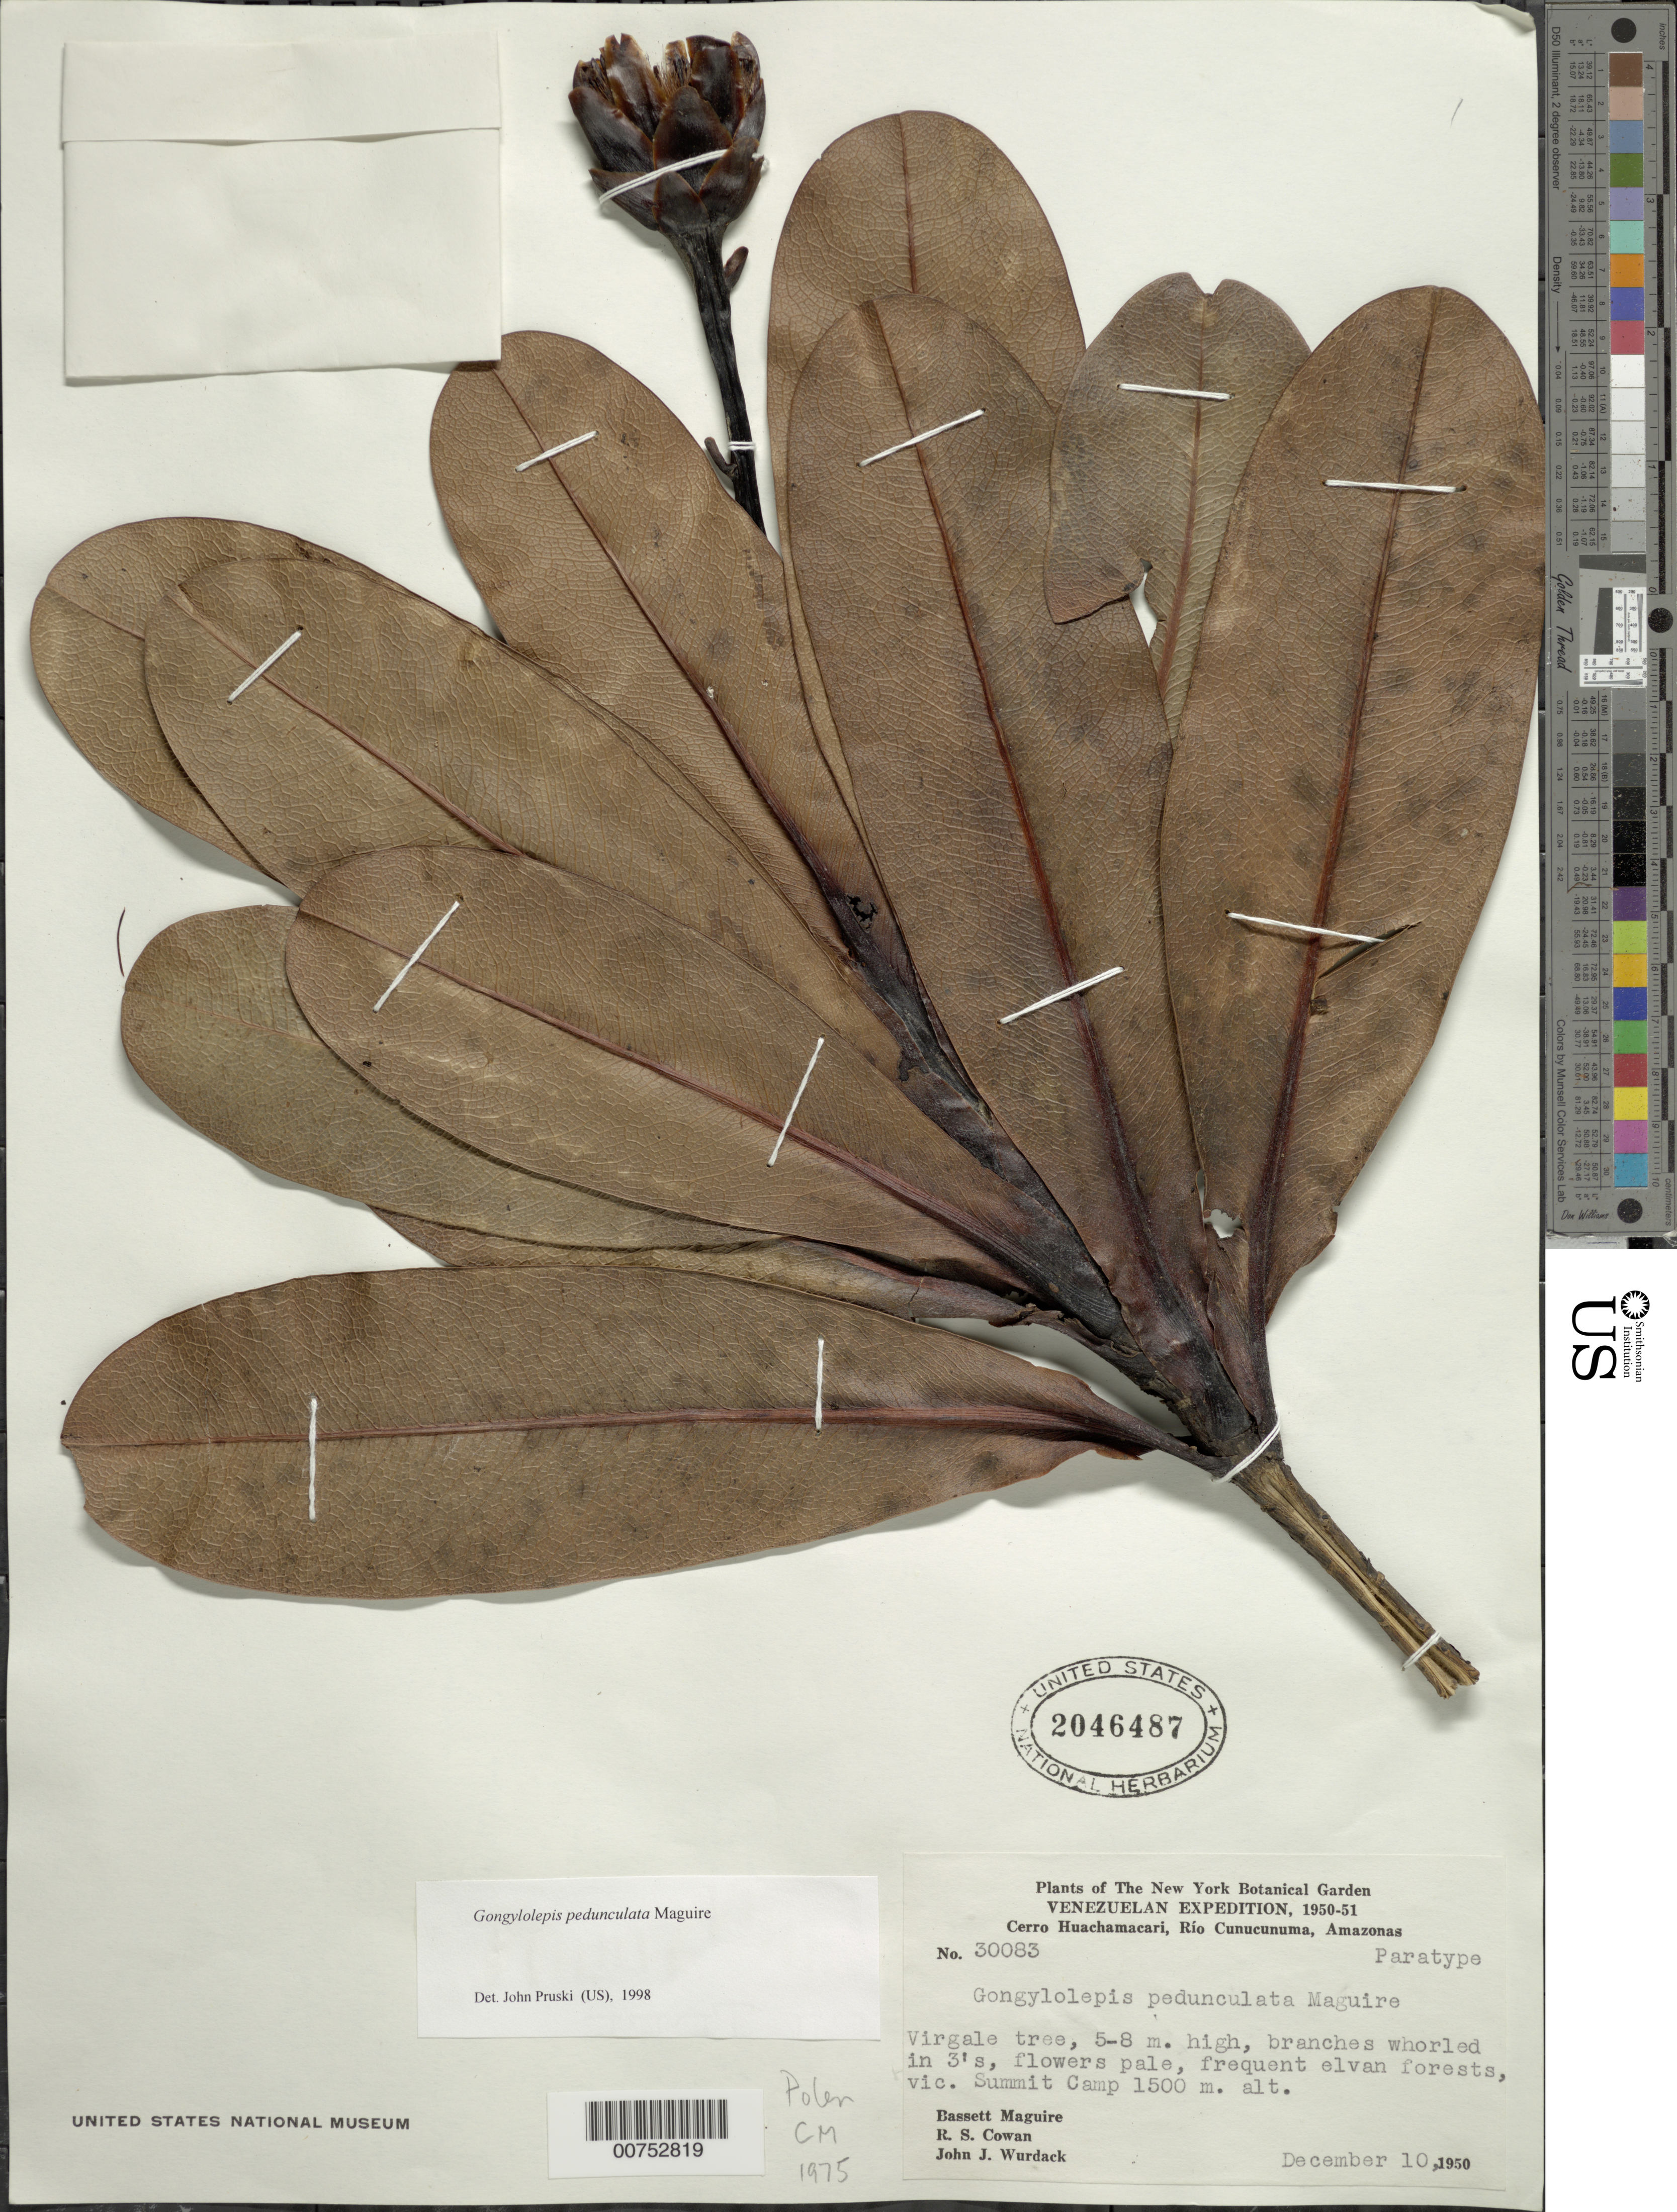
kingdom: Plantae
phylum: Tracheophyta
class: Magnoliopsida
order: Asterales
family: Asteraceae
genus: Gongylolepis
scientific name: Gongylolepis pedunculata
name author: Maguire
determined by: Pruski, J. F.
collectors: B. Maguire, R. S. Cowan & J. J. Wurdack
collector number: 30083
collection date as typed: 10-Dec-50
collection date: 1950-12-10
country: Venezuela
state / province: Amazonas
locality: Cerro Huachamacari, Río Cunucunuma, near Summit Camp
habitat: Summit, elvan forests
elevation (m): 1500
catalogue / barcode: US 2046487